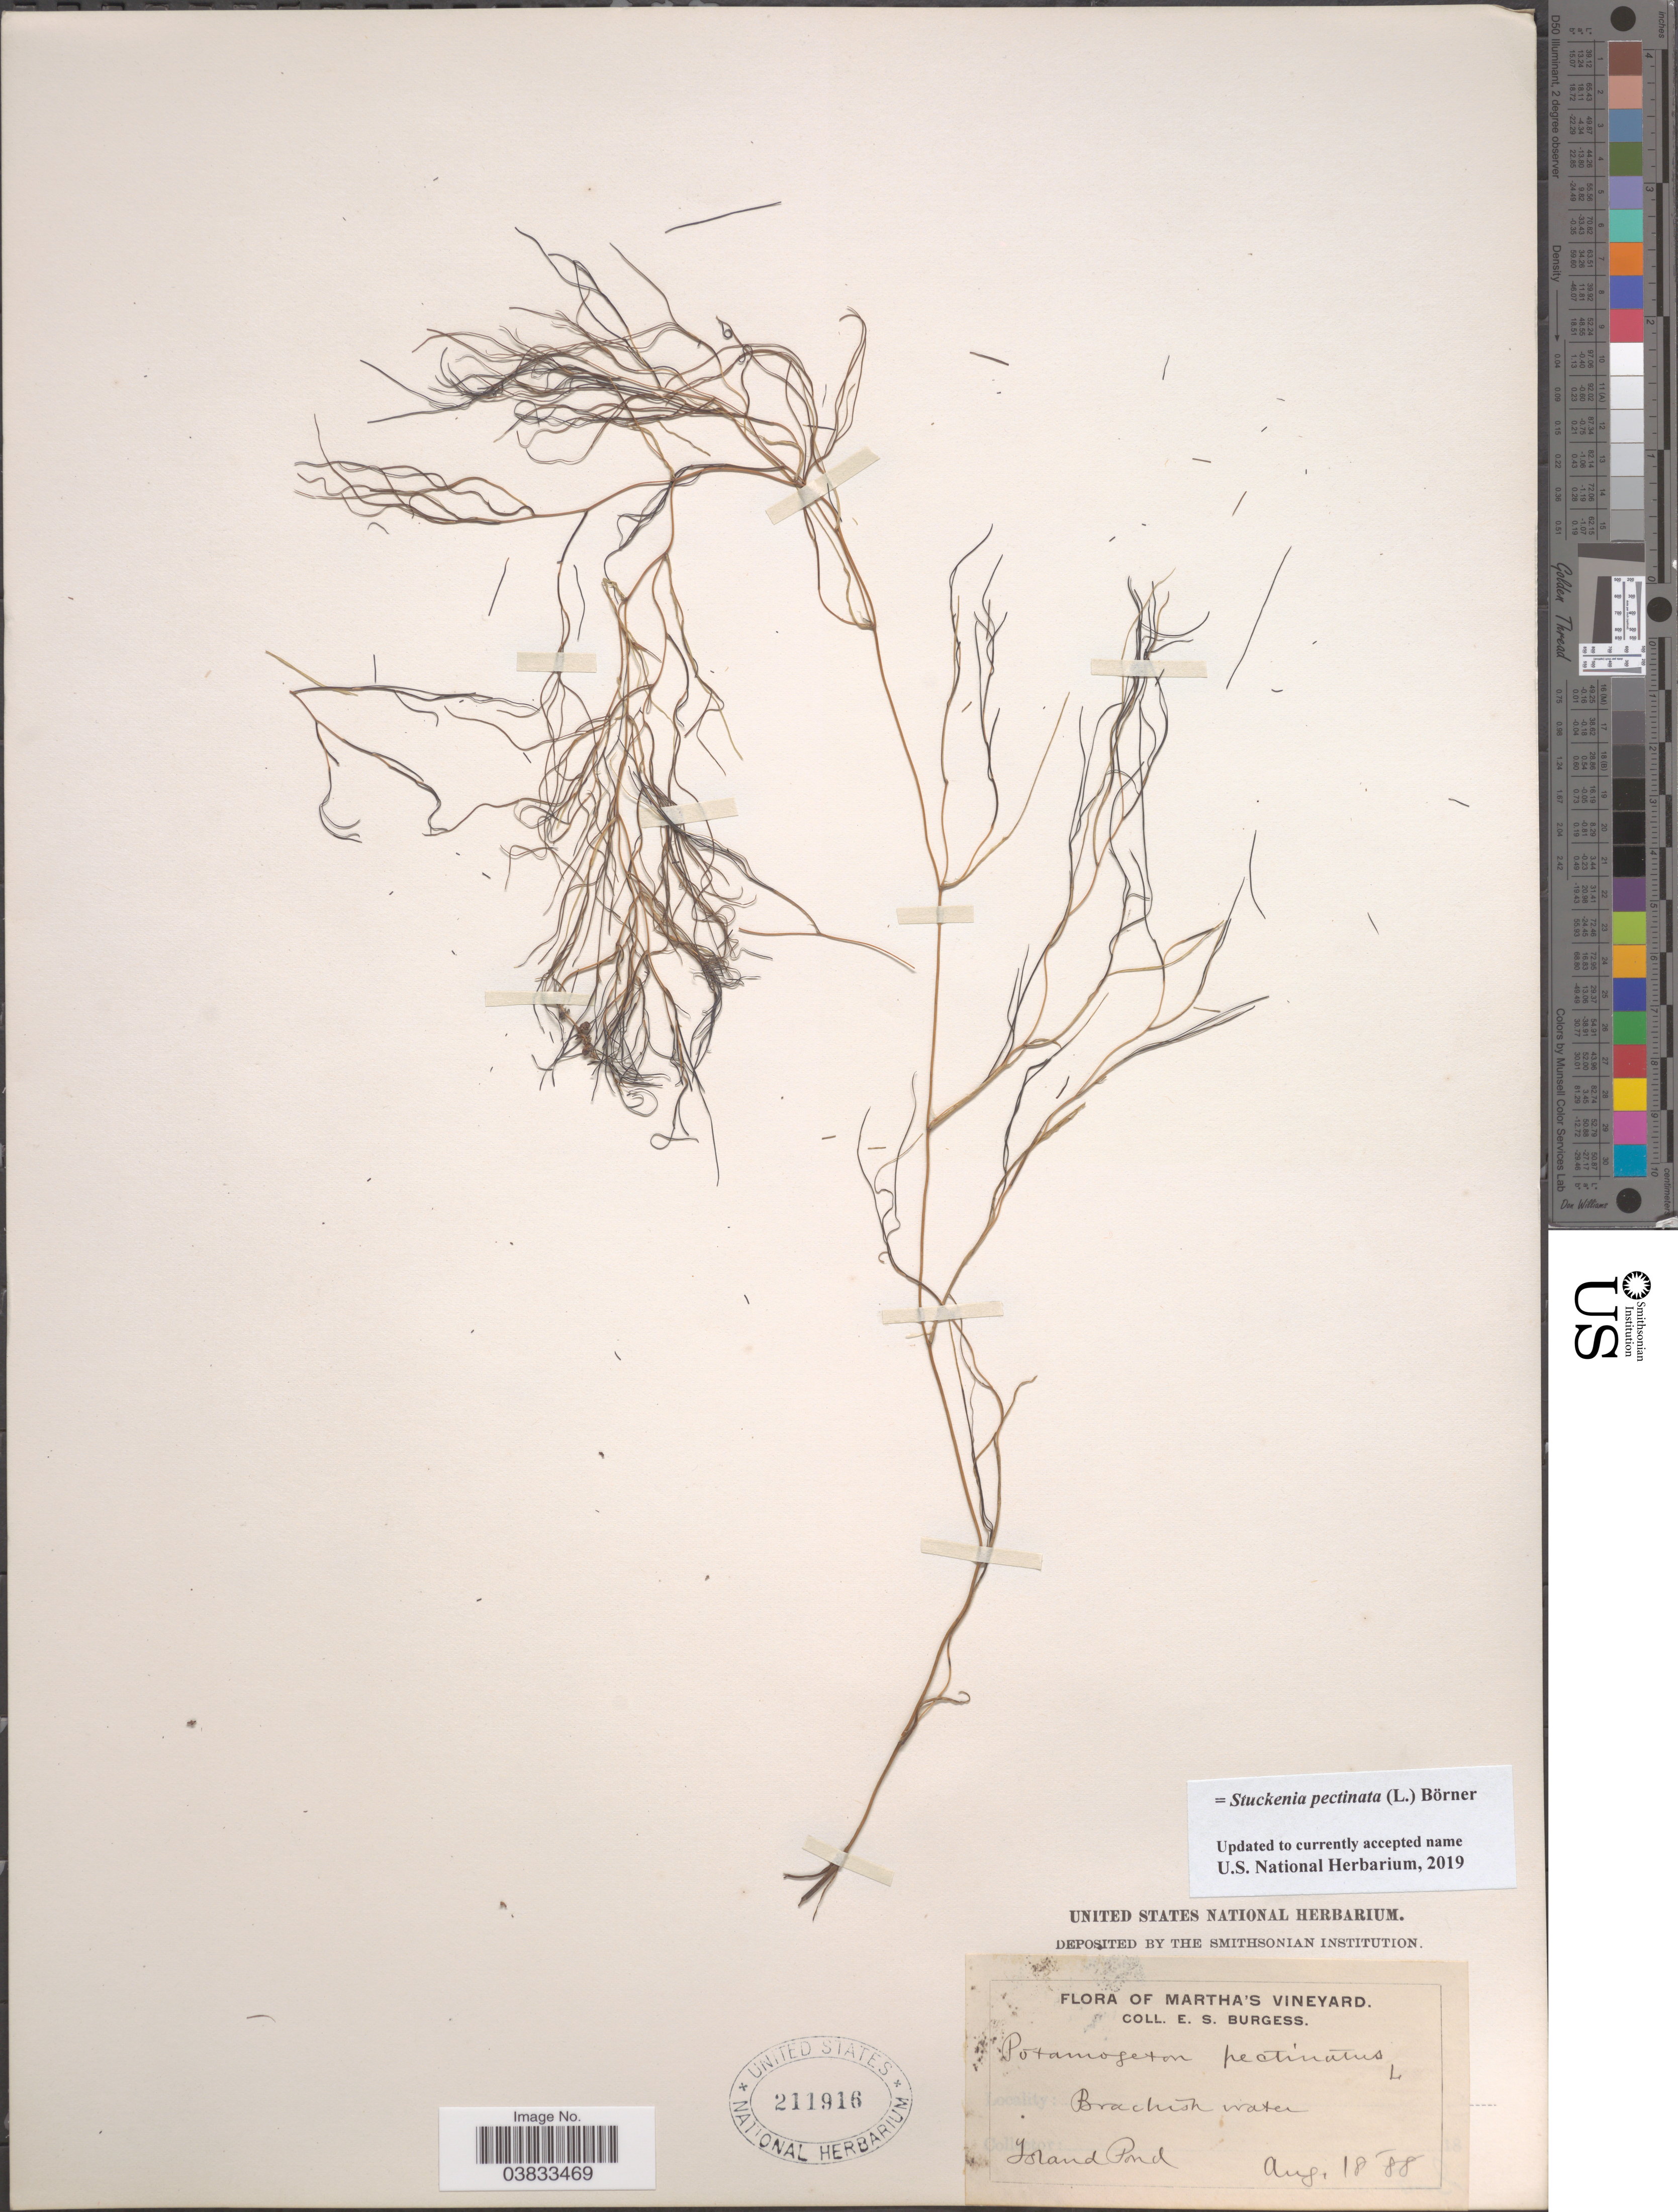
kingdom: Plantae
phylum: Tracheophyta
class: Liliopsida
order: Alismatales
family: Potamogetonaceae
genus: Stuckenia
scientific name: Stuckenia pectinata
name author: (L.) Börner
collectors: E. Burgess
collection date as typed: Transcribed d/m/y: 18/8/88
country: United States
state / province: Massachusetts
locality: Martha's Vineyard. Brackish water. Island Pond.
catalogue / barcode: US 211916